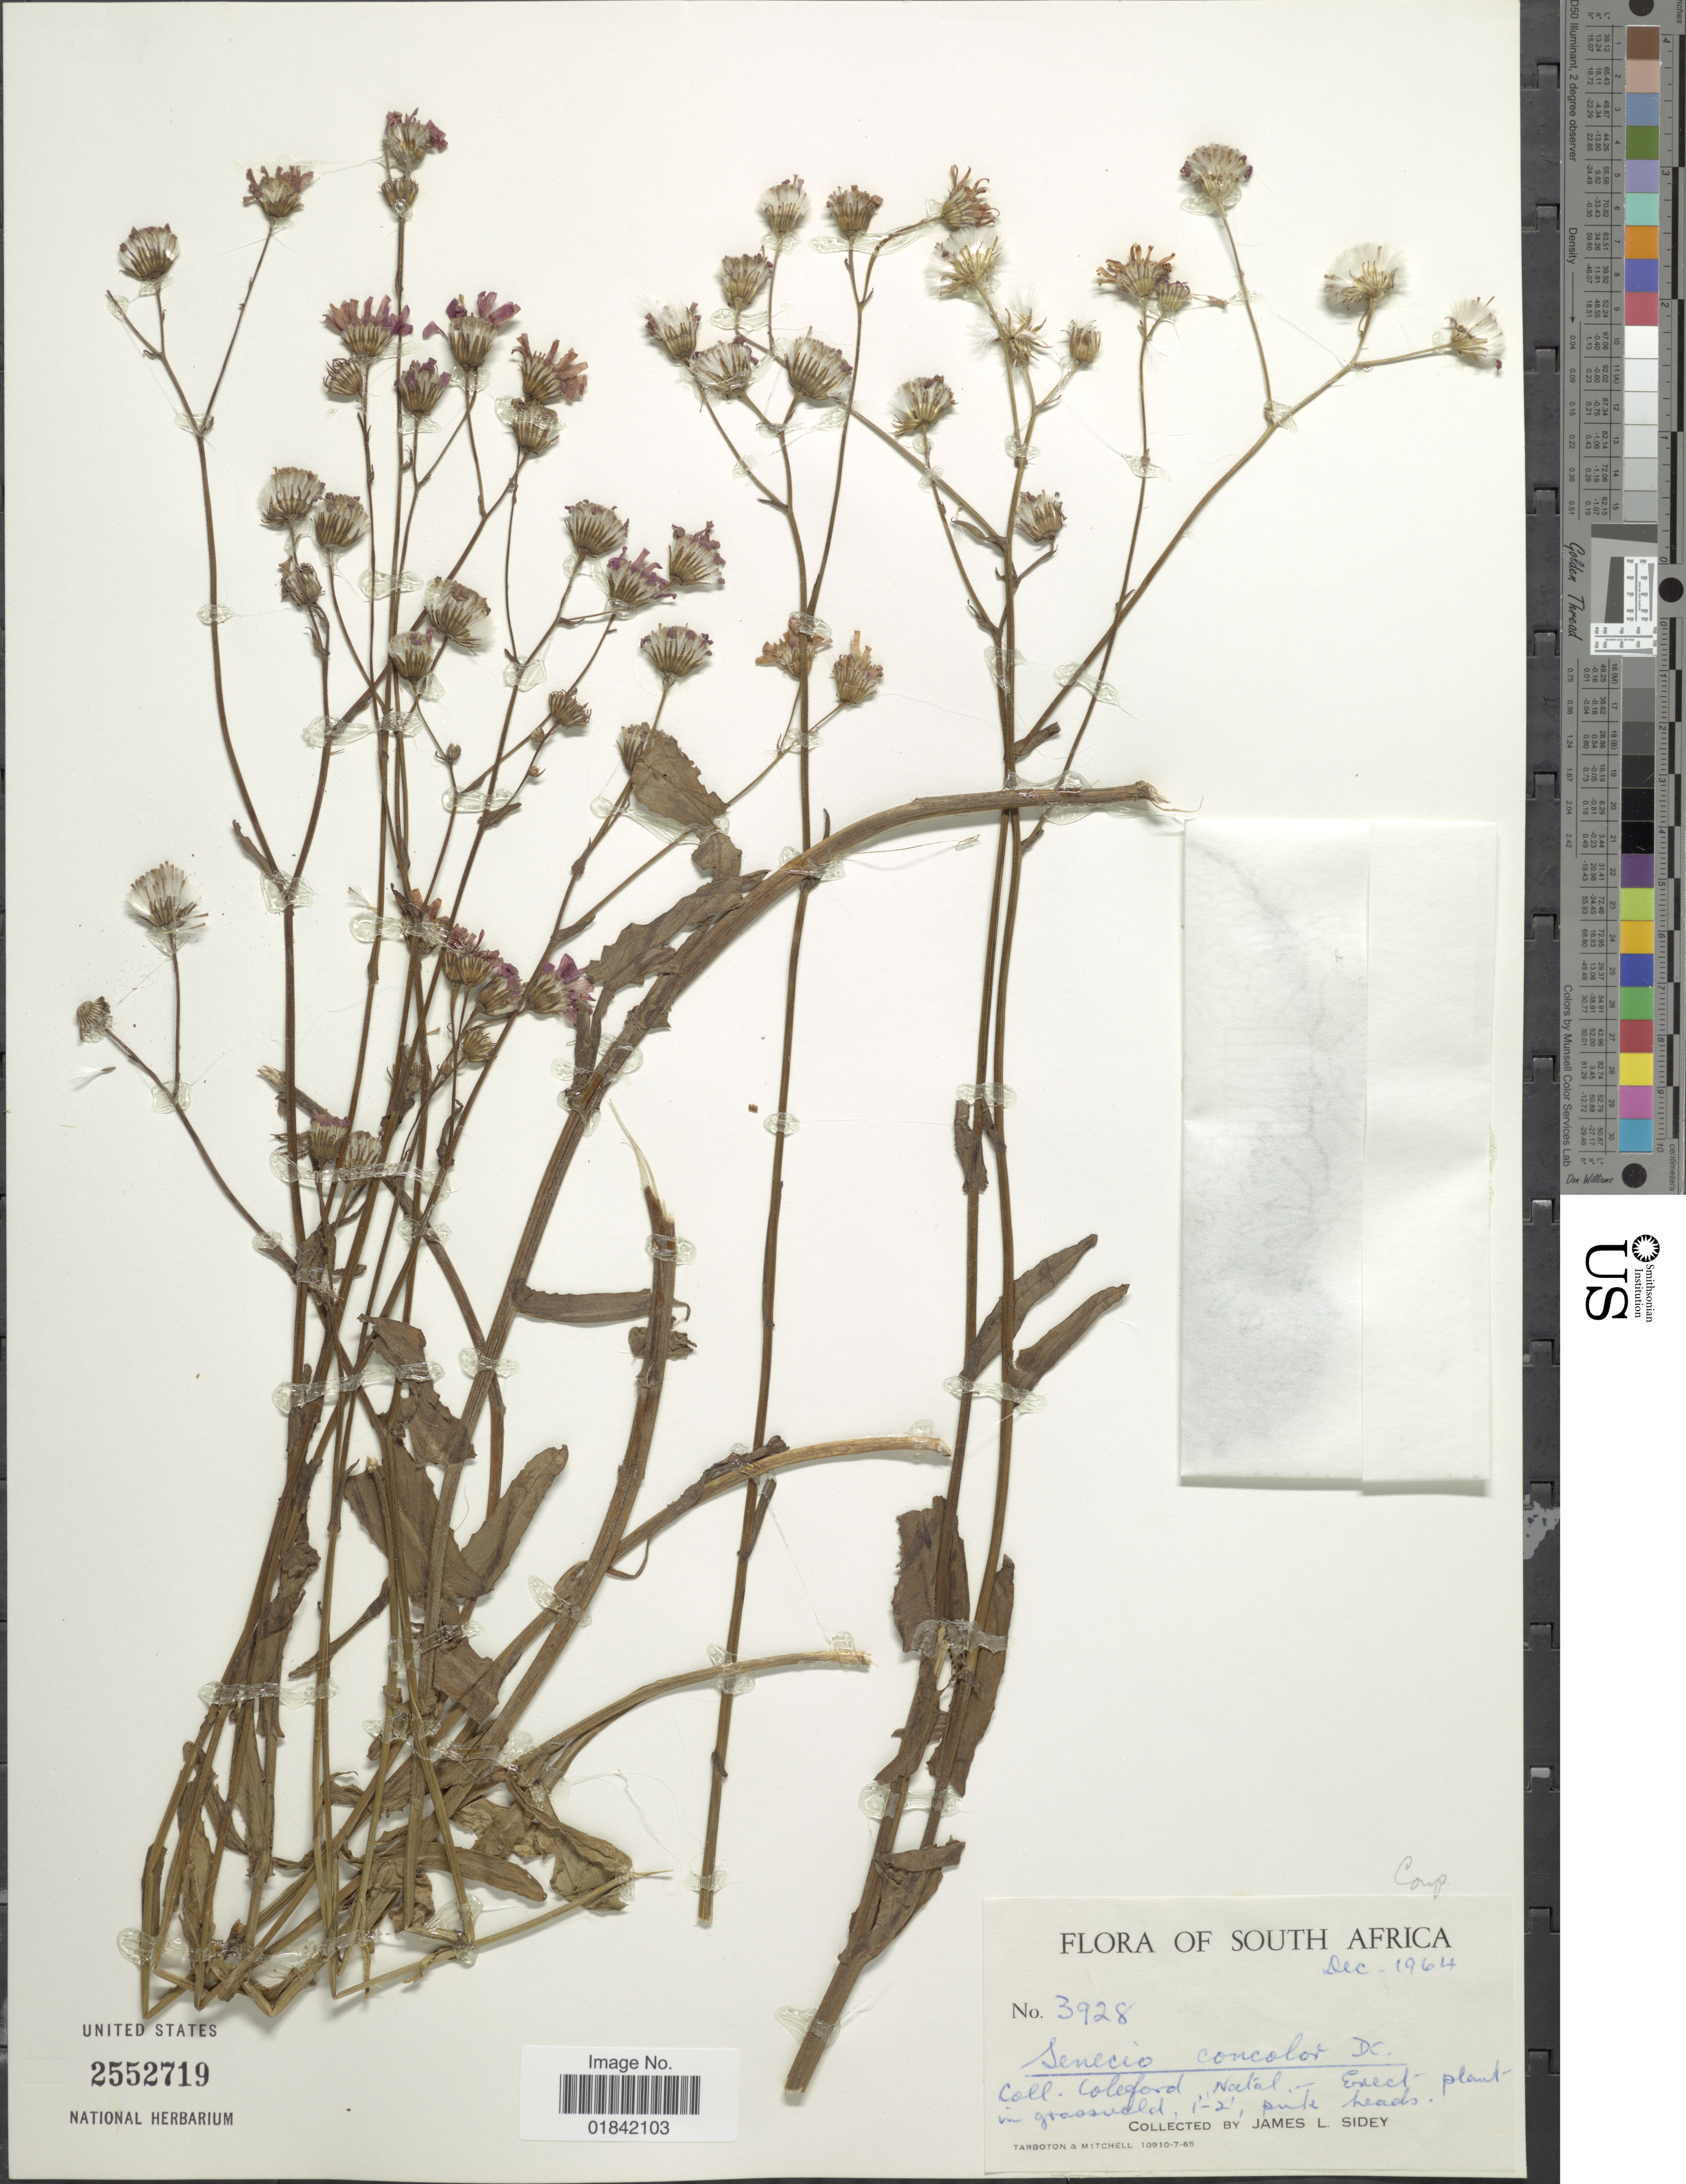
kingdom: Plantae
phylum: Tracheophyta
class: Magnoliopsida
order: Asterales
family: Asteraceae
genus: Senecio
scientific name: Senecio concolor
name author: DC.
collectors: J. L. Sidey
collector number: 3928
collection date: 1964-12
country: South Africa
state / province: KwaZulu-Natal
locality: Coleford Natal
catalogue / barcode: US 2552719